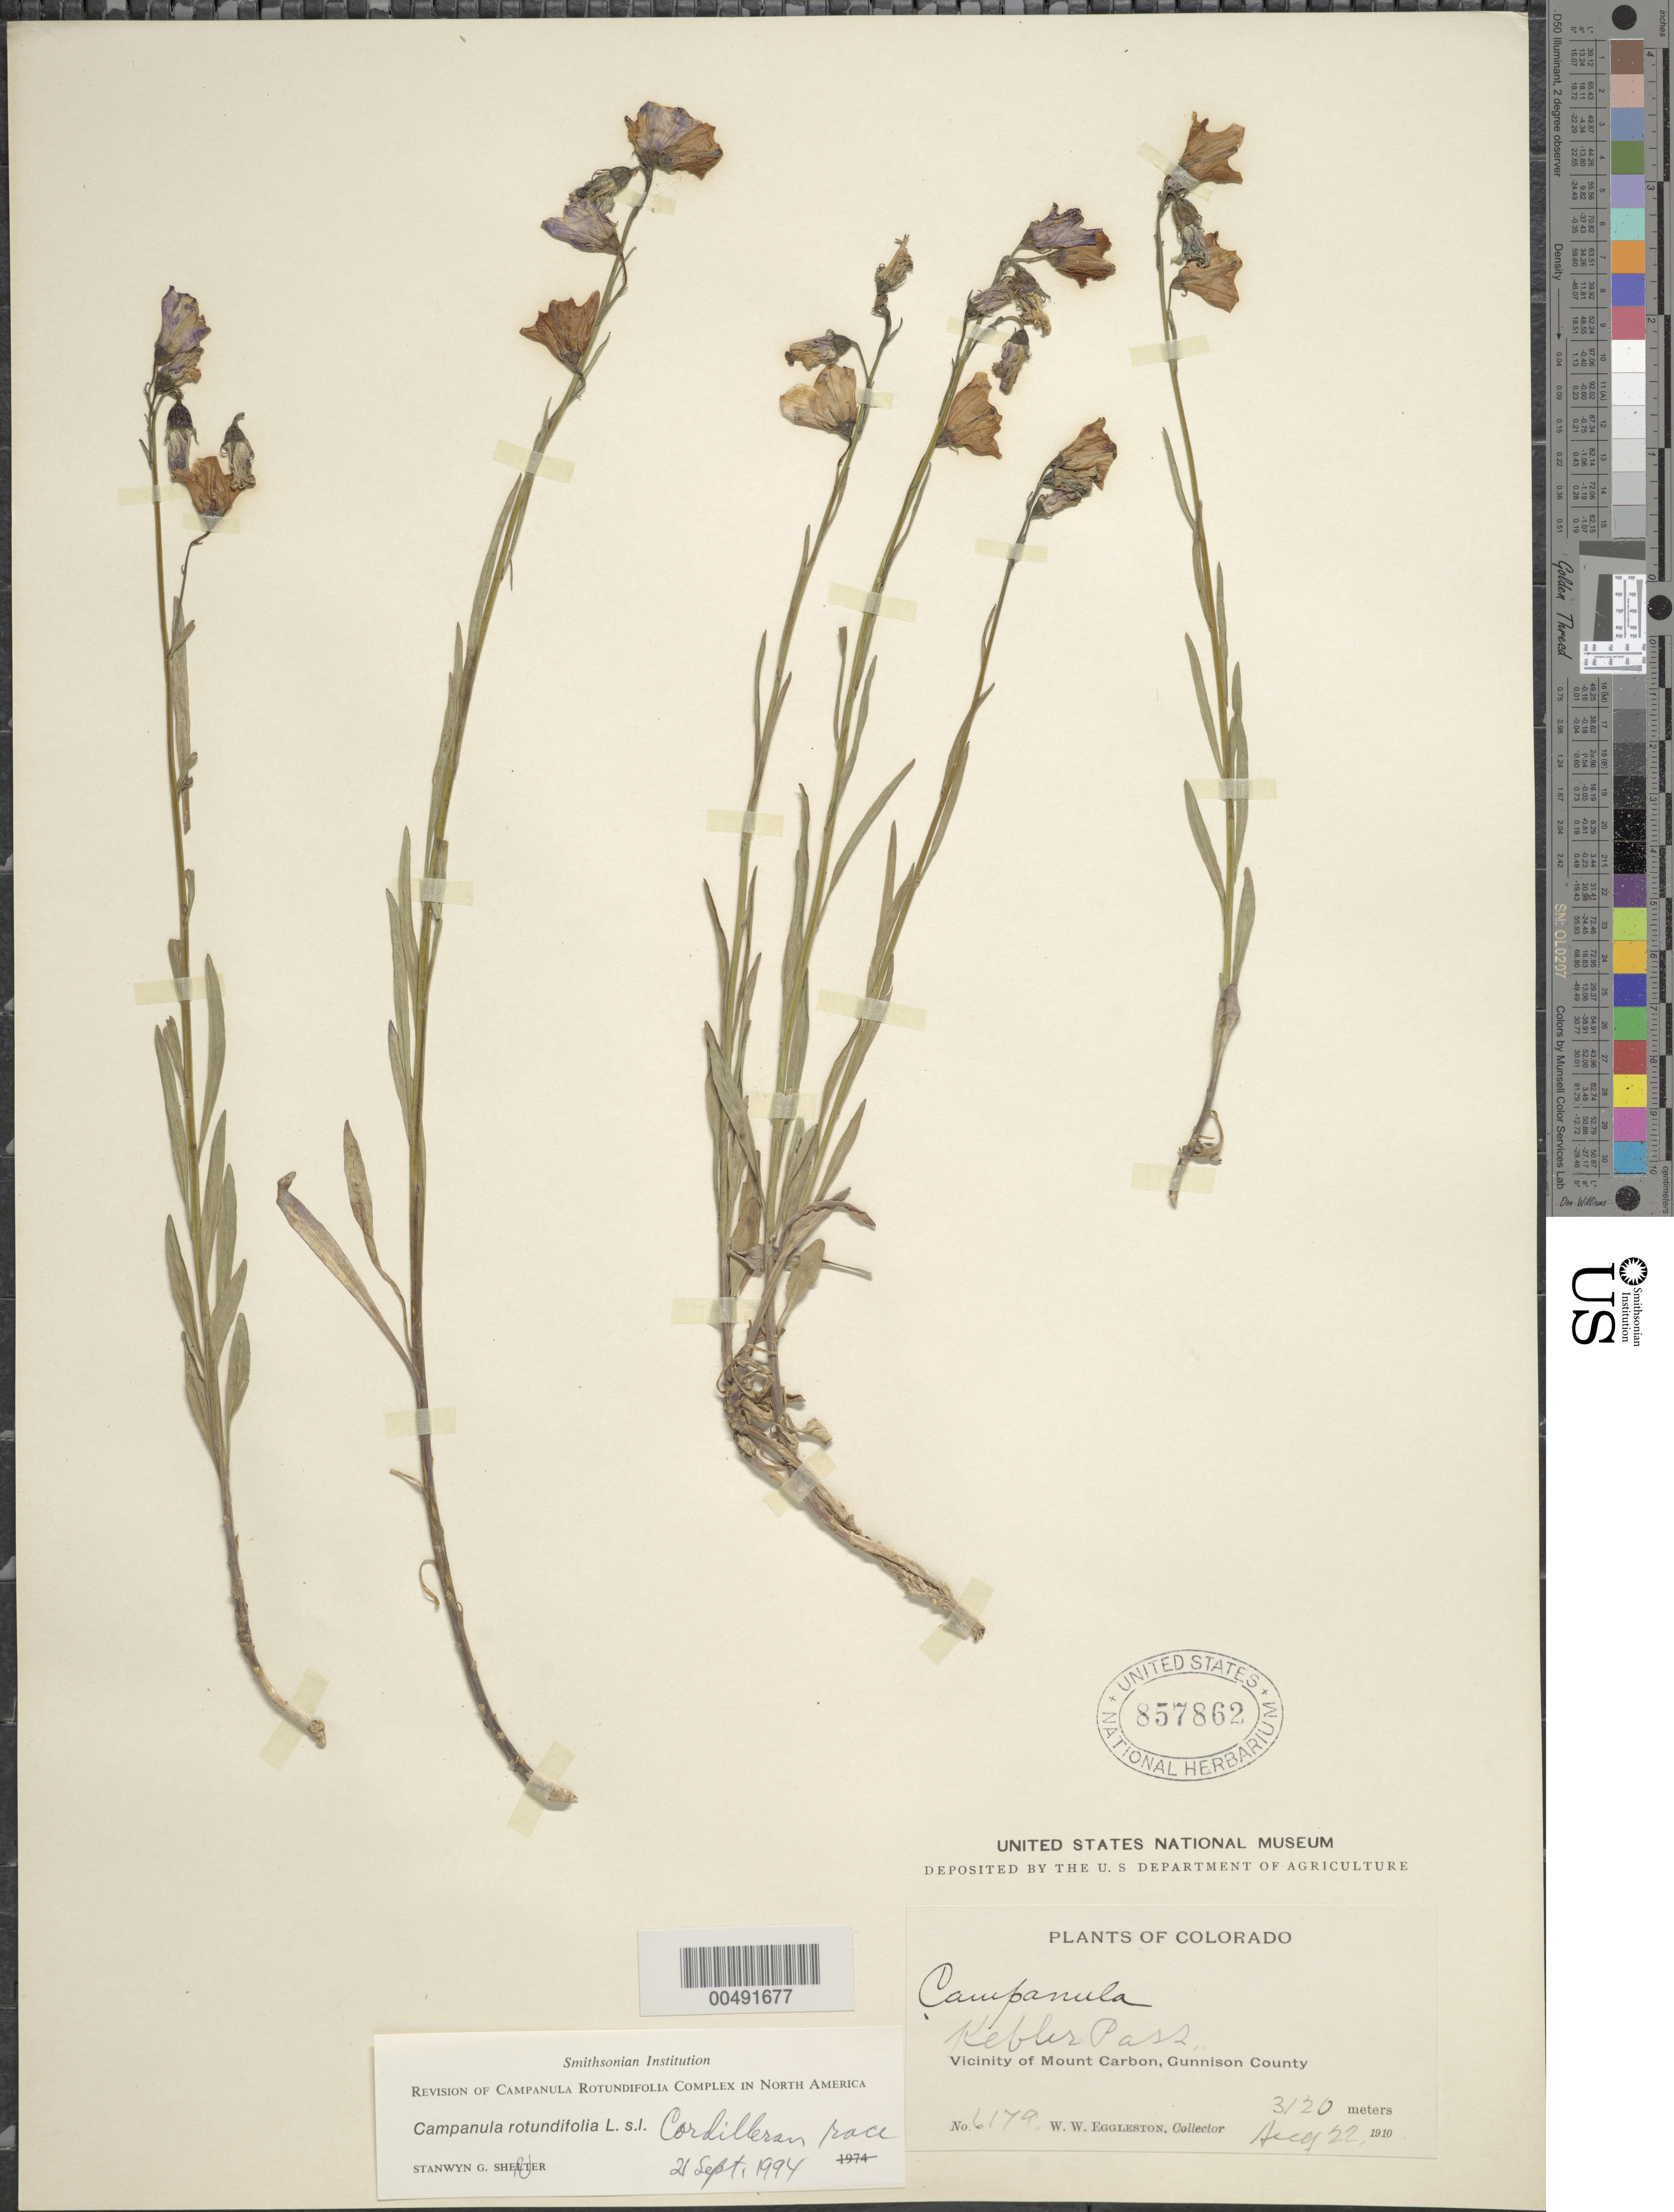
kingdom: Plantae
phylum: Tracheophyta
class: Magnoliopsida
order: Asterales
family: Campanulaceae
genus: Campanula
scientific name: Campanula rotundifolia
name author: L.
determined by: Shetler, Stanwyn G., (US), NMNH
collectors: W. W. Eggleston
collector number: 6179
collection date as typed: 22 Aug 1910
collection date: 1910-08-22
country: United States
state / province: Colorado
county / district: Gunnison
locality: Kebler Pass, vicinity of Mount Carbon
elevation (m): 3120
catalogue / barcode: US 857862